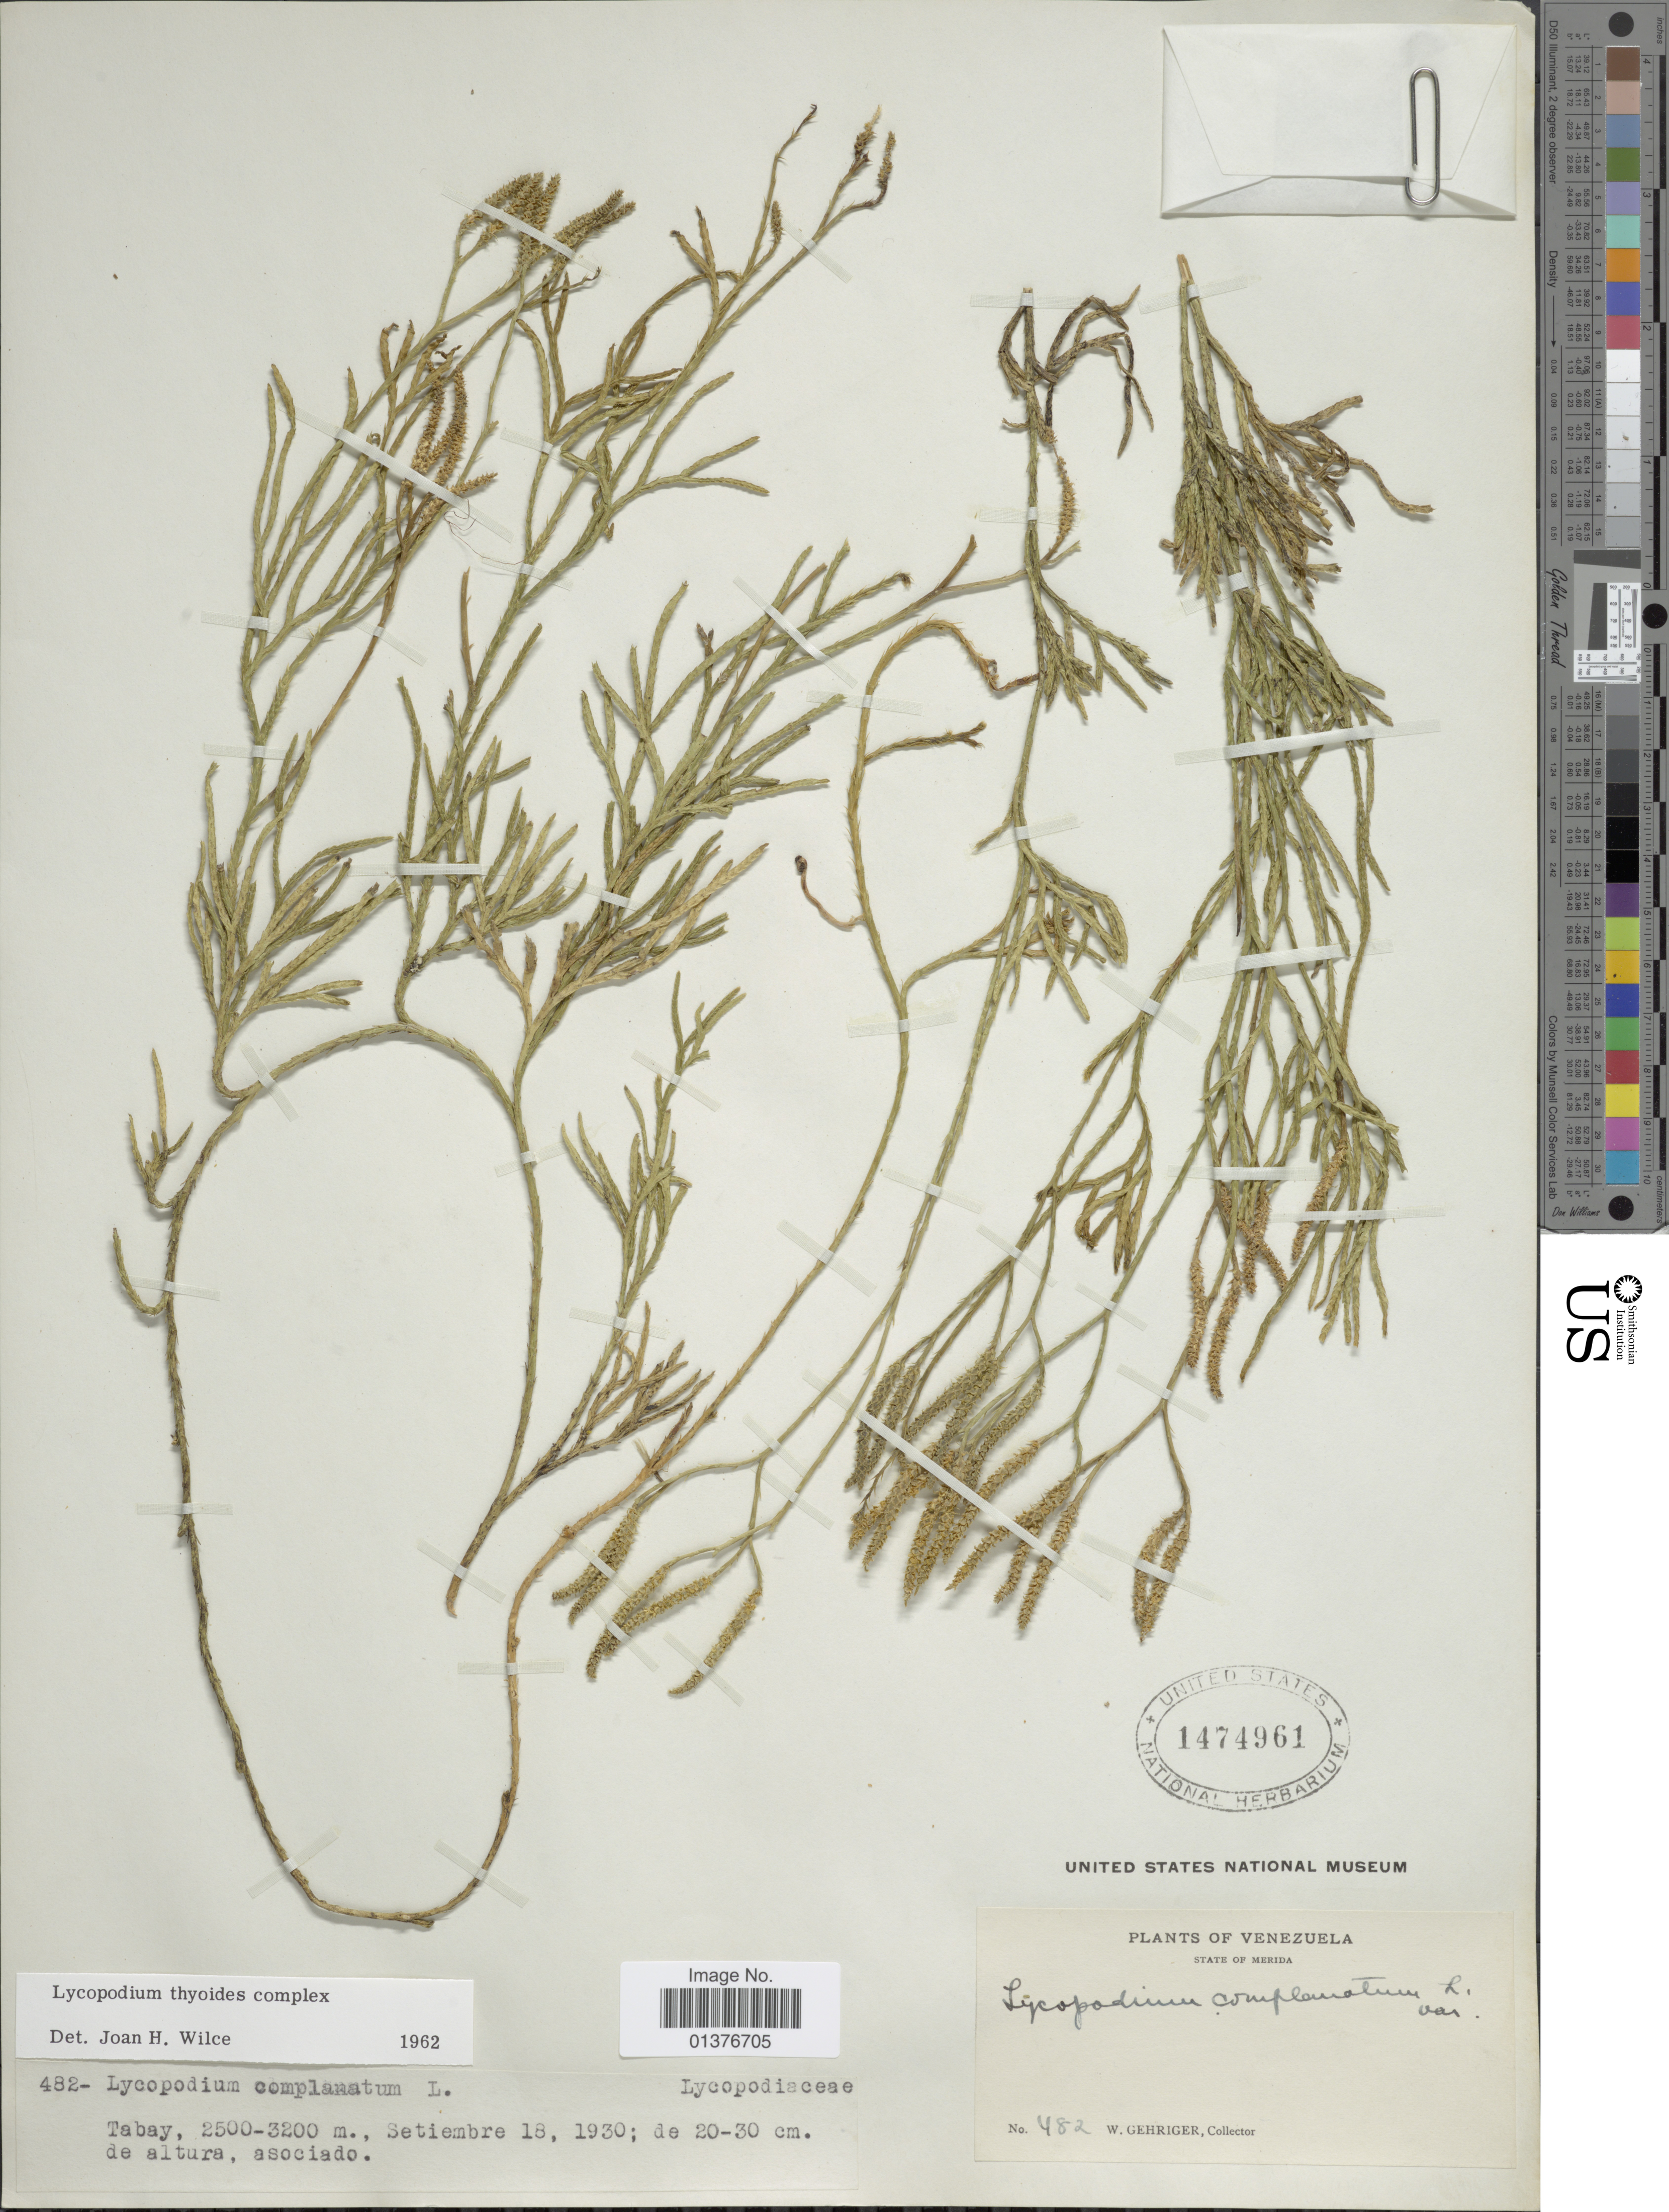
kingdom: Plantae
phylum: Tracheophyta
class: Lycopodiopsida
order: Lycopodiales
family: Lycopodiaceae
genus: Diphasiastrum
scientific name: Diphasiastrum thyoides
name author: (Humb. & Bonpl. ex Willd.) Holub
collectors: W. Gehriger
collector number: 482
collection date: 1930-09-18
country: Venezuela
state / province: Mérida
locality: Tebay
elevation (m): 2500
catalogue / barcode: US 1474961